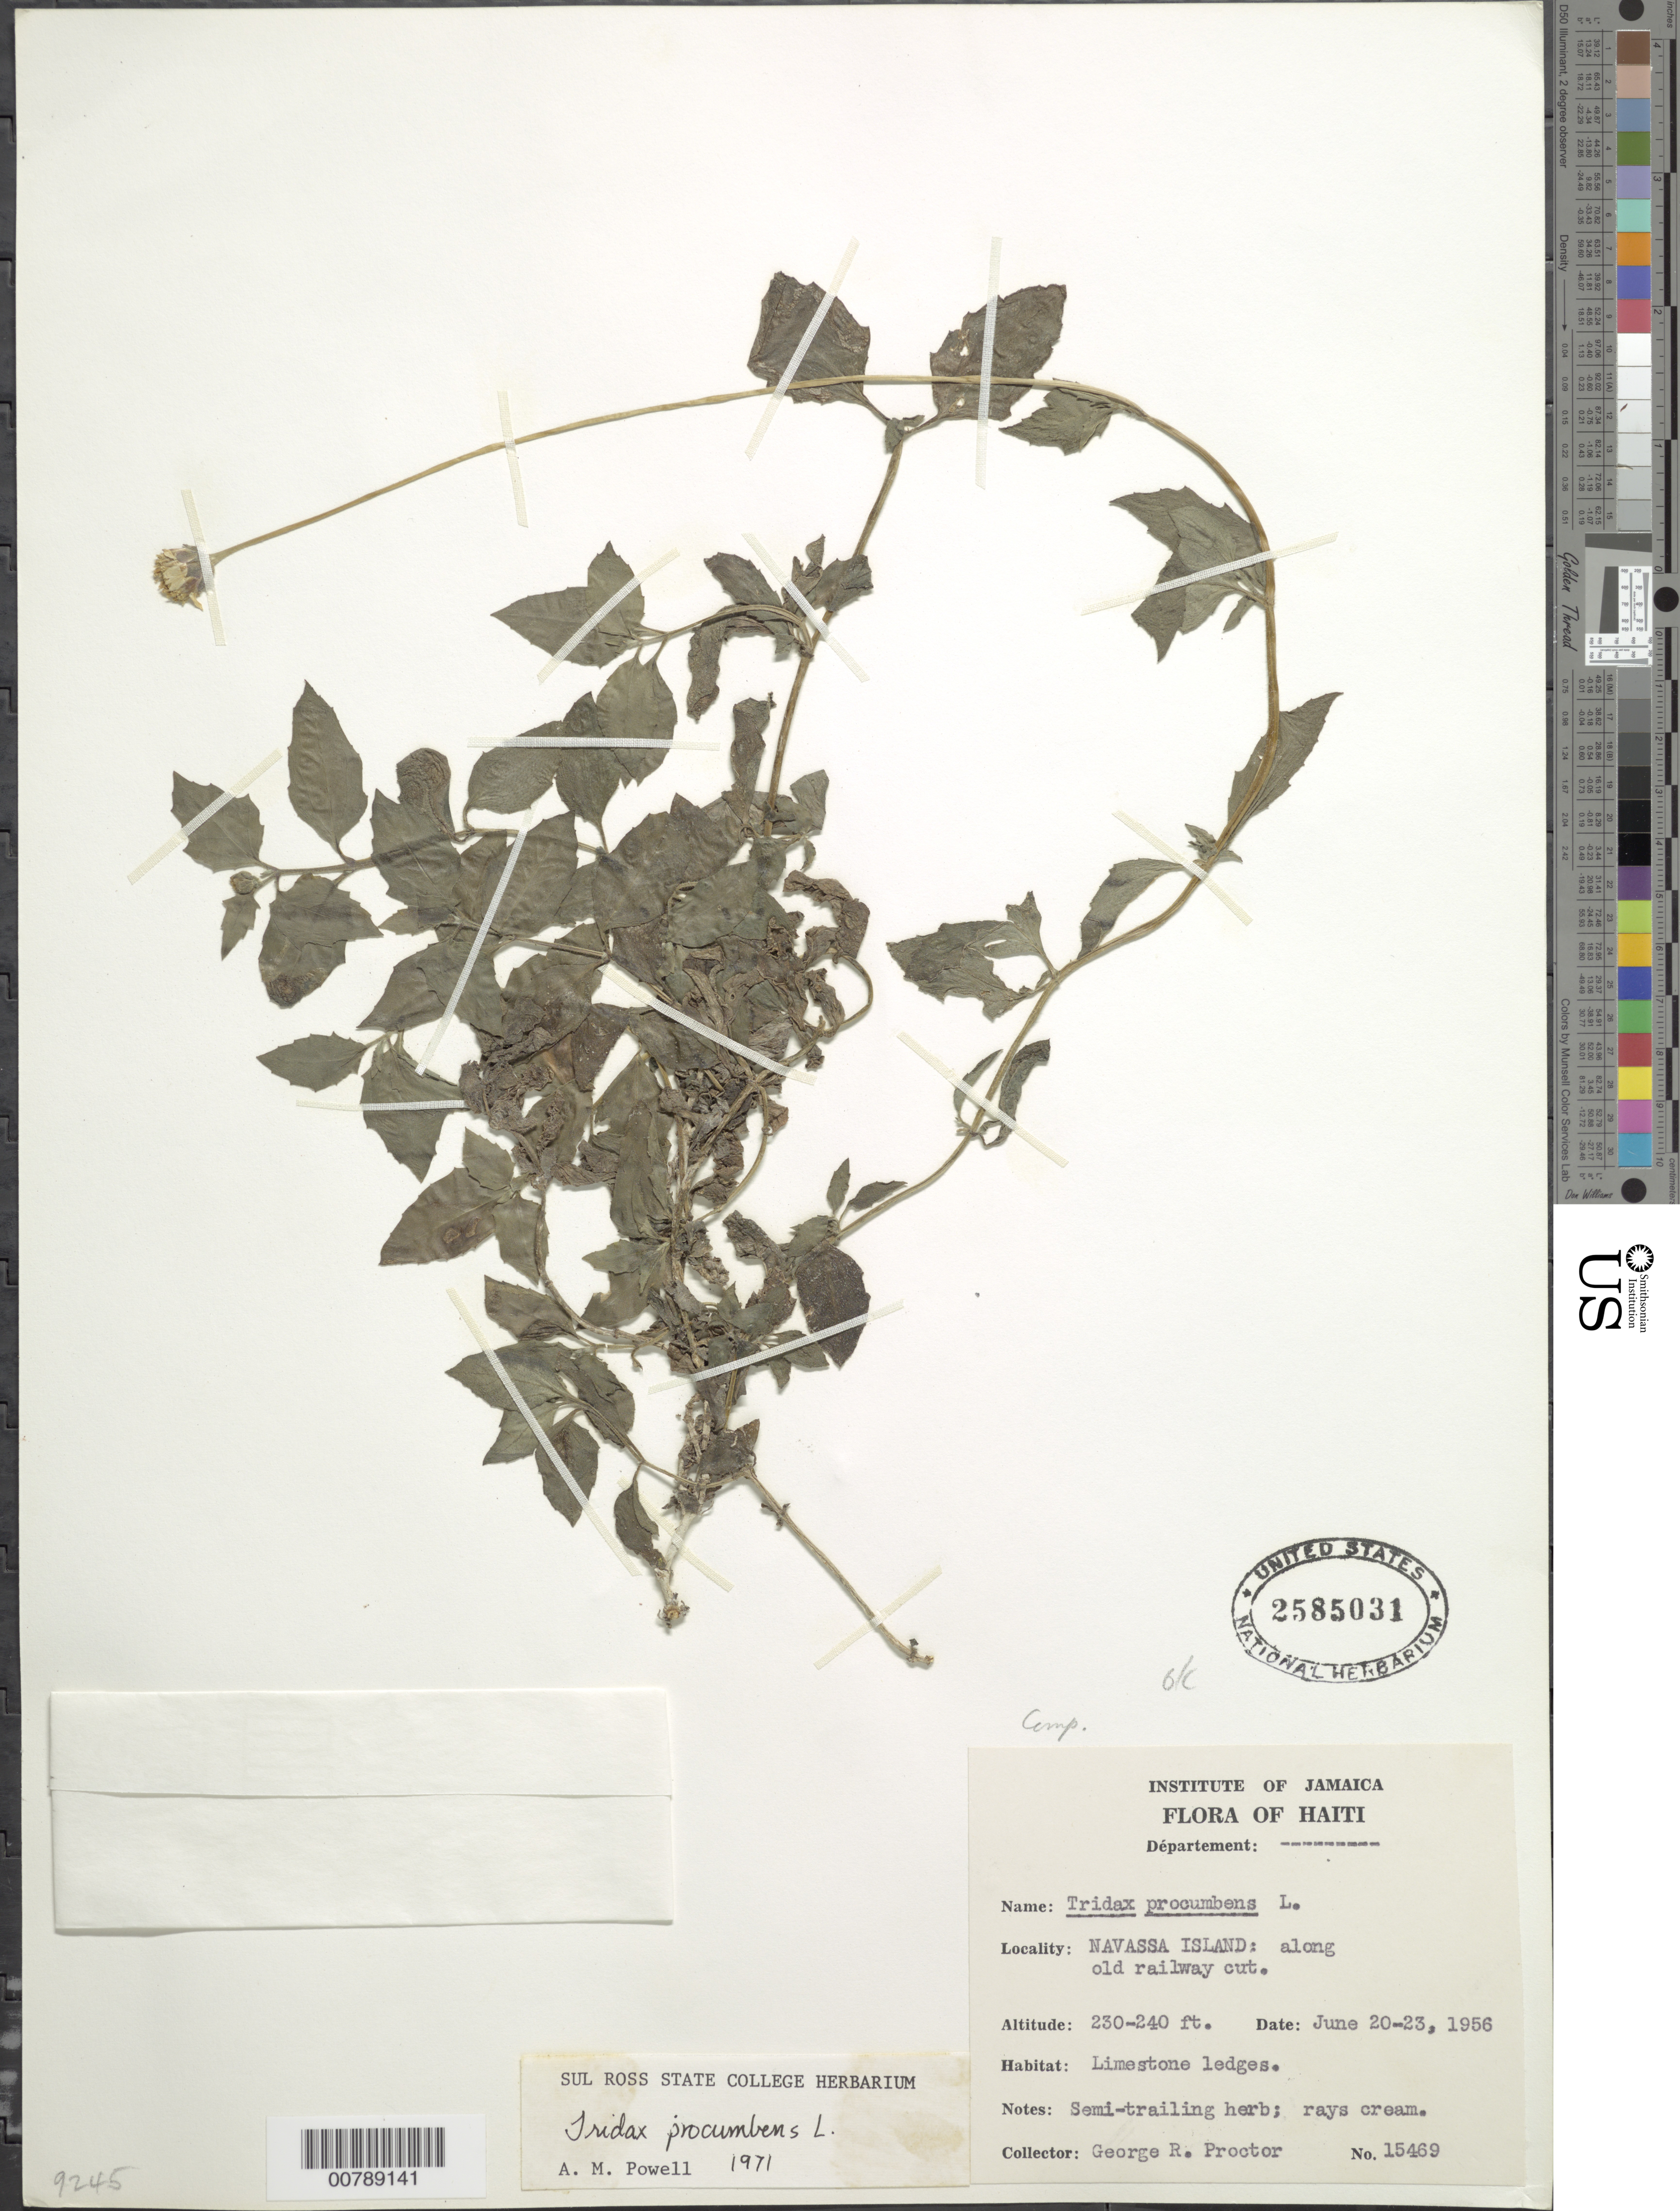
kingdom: Plantae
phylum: Tracheophyta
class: Magnoliopsida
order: Asterales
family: Asteraceae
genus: Tridax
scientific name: Tridax procumbens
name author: L.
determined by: Powell, A.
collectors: G. R. Proctor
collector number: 15469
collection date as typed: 20 Jun 1956 to 23 Jun 1956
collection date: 1956-06-20/1956-06-23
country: Navassa Island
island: Hispaniola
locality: Along old railway cut; limestone ledges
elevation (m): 70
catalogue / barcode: US 2585031